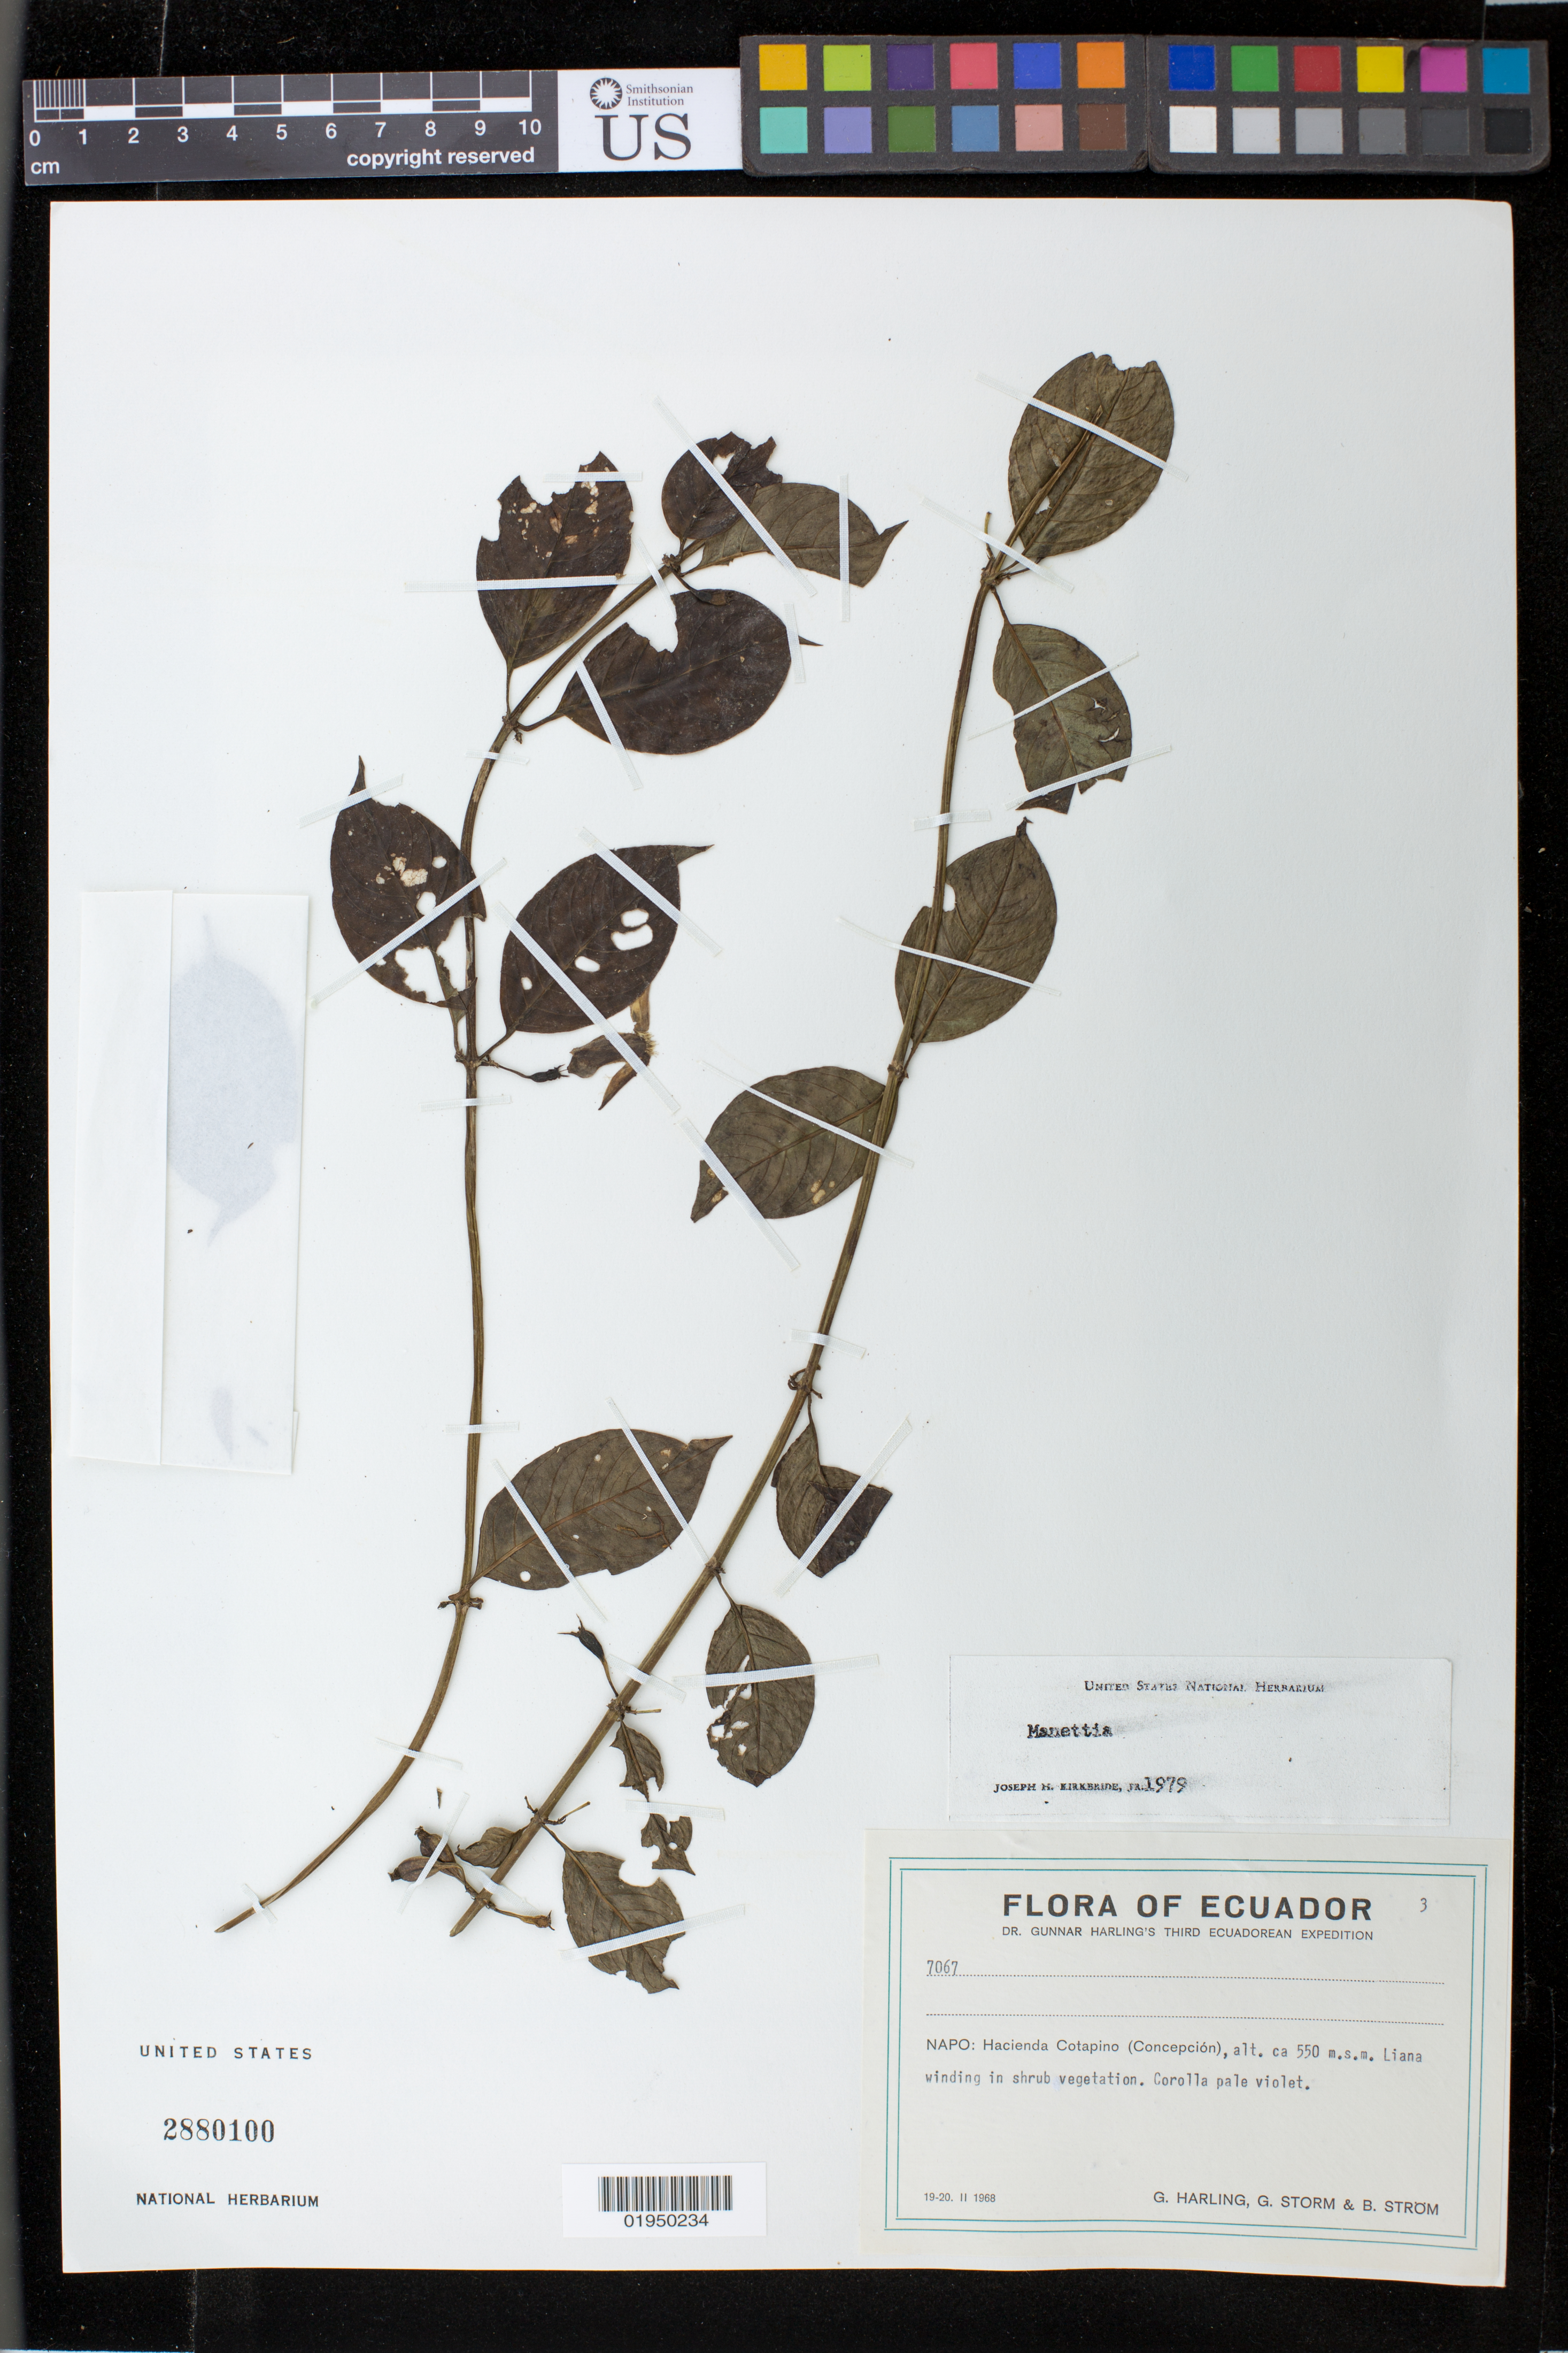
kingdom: Plantae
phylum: Tracheophyta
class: Magnoliopsida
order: Gentianales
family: Rubiaceae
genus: Manettia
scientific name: Manettia sp.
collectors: G. Harling, G. Storm & B. Strom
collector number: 7067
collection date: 1968-02-19/1968-02-20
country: Ecuador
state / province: Napo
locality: Hacienda Cotapino (Concepcion)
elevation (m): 550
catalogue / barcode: US 2880100